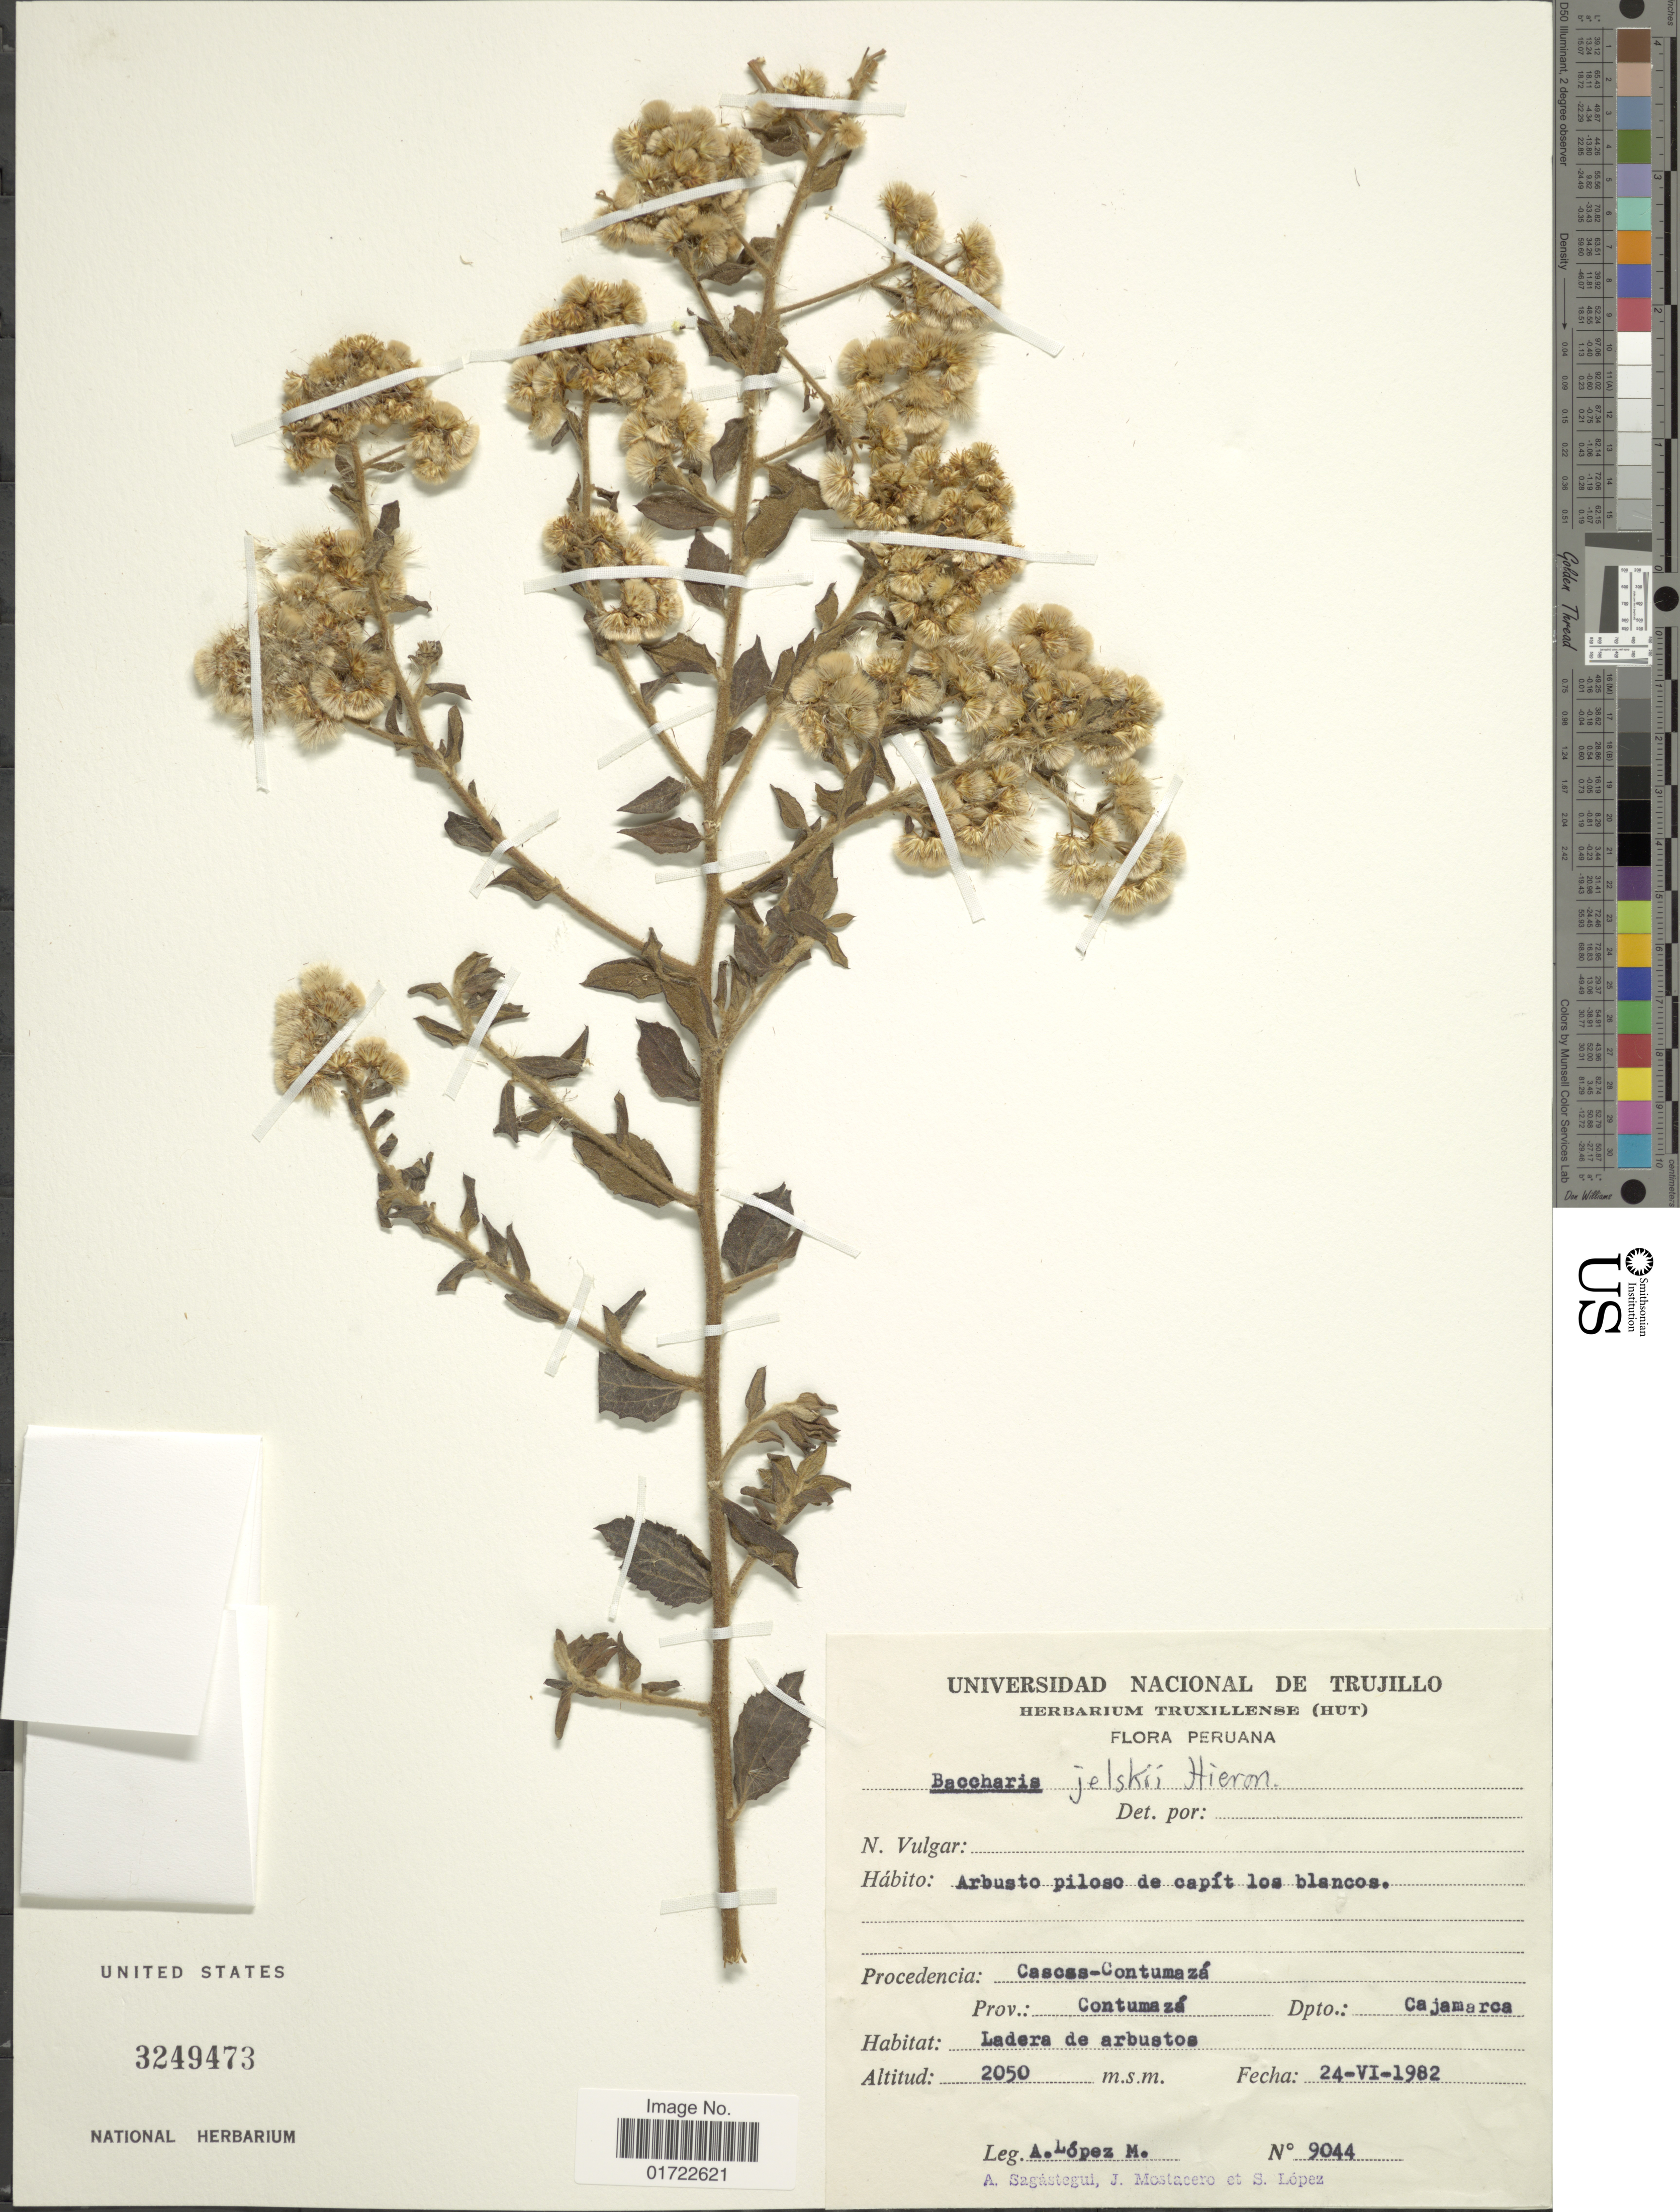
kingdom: Plantae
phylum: Tracheophyta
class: Magnoliopsida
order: Asterales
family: Asteraceae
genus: Baccharis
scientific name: Baccharis jelskii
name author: Hieron.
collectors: A. López M., A. Sagástegui A., J. Mostacero & S. Lopez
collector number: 9044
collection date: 1982-06-24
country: Peru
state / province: Cajamarca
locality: Dpto.: Cajamarca, Prov.: Contumazá, Cascas-Contumazá.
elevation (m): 2050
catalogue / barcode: US 3249473